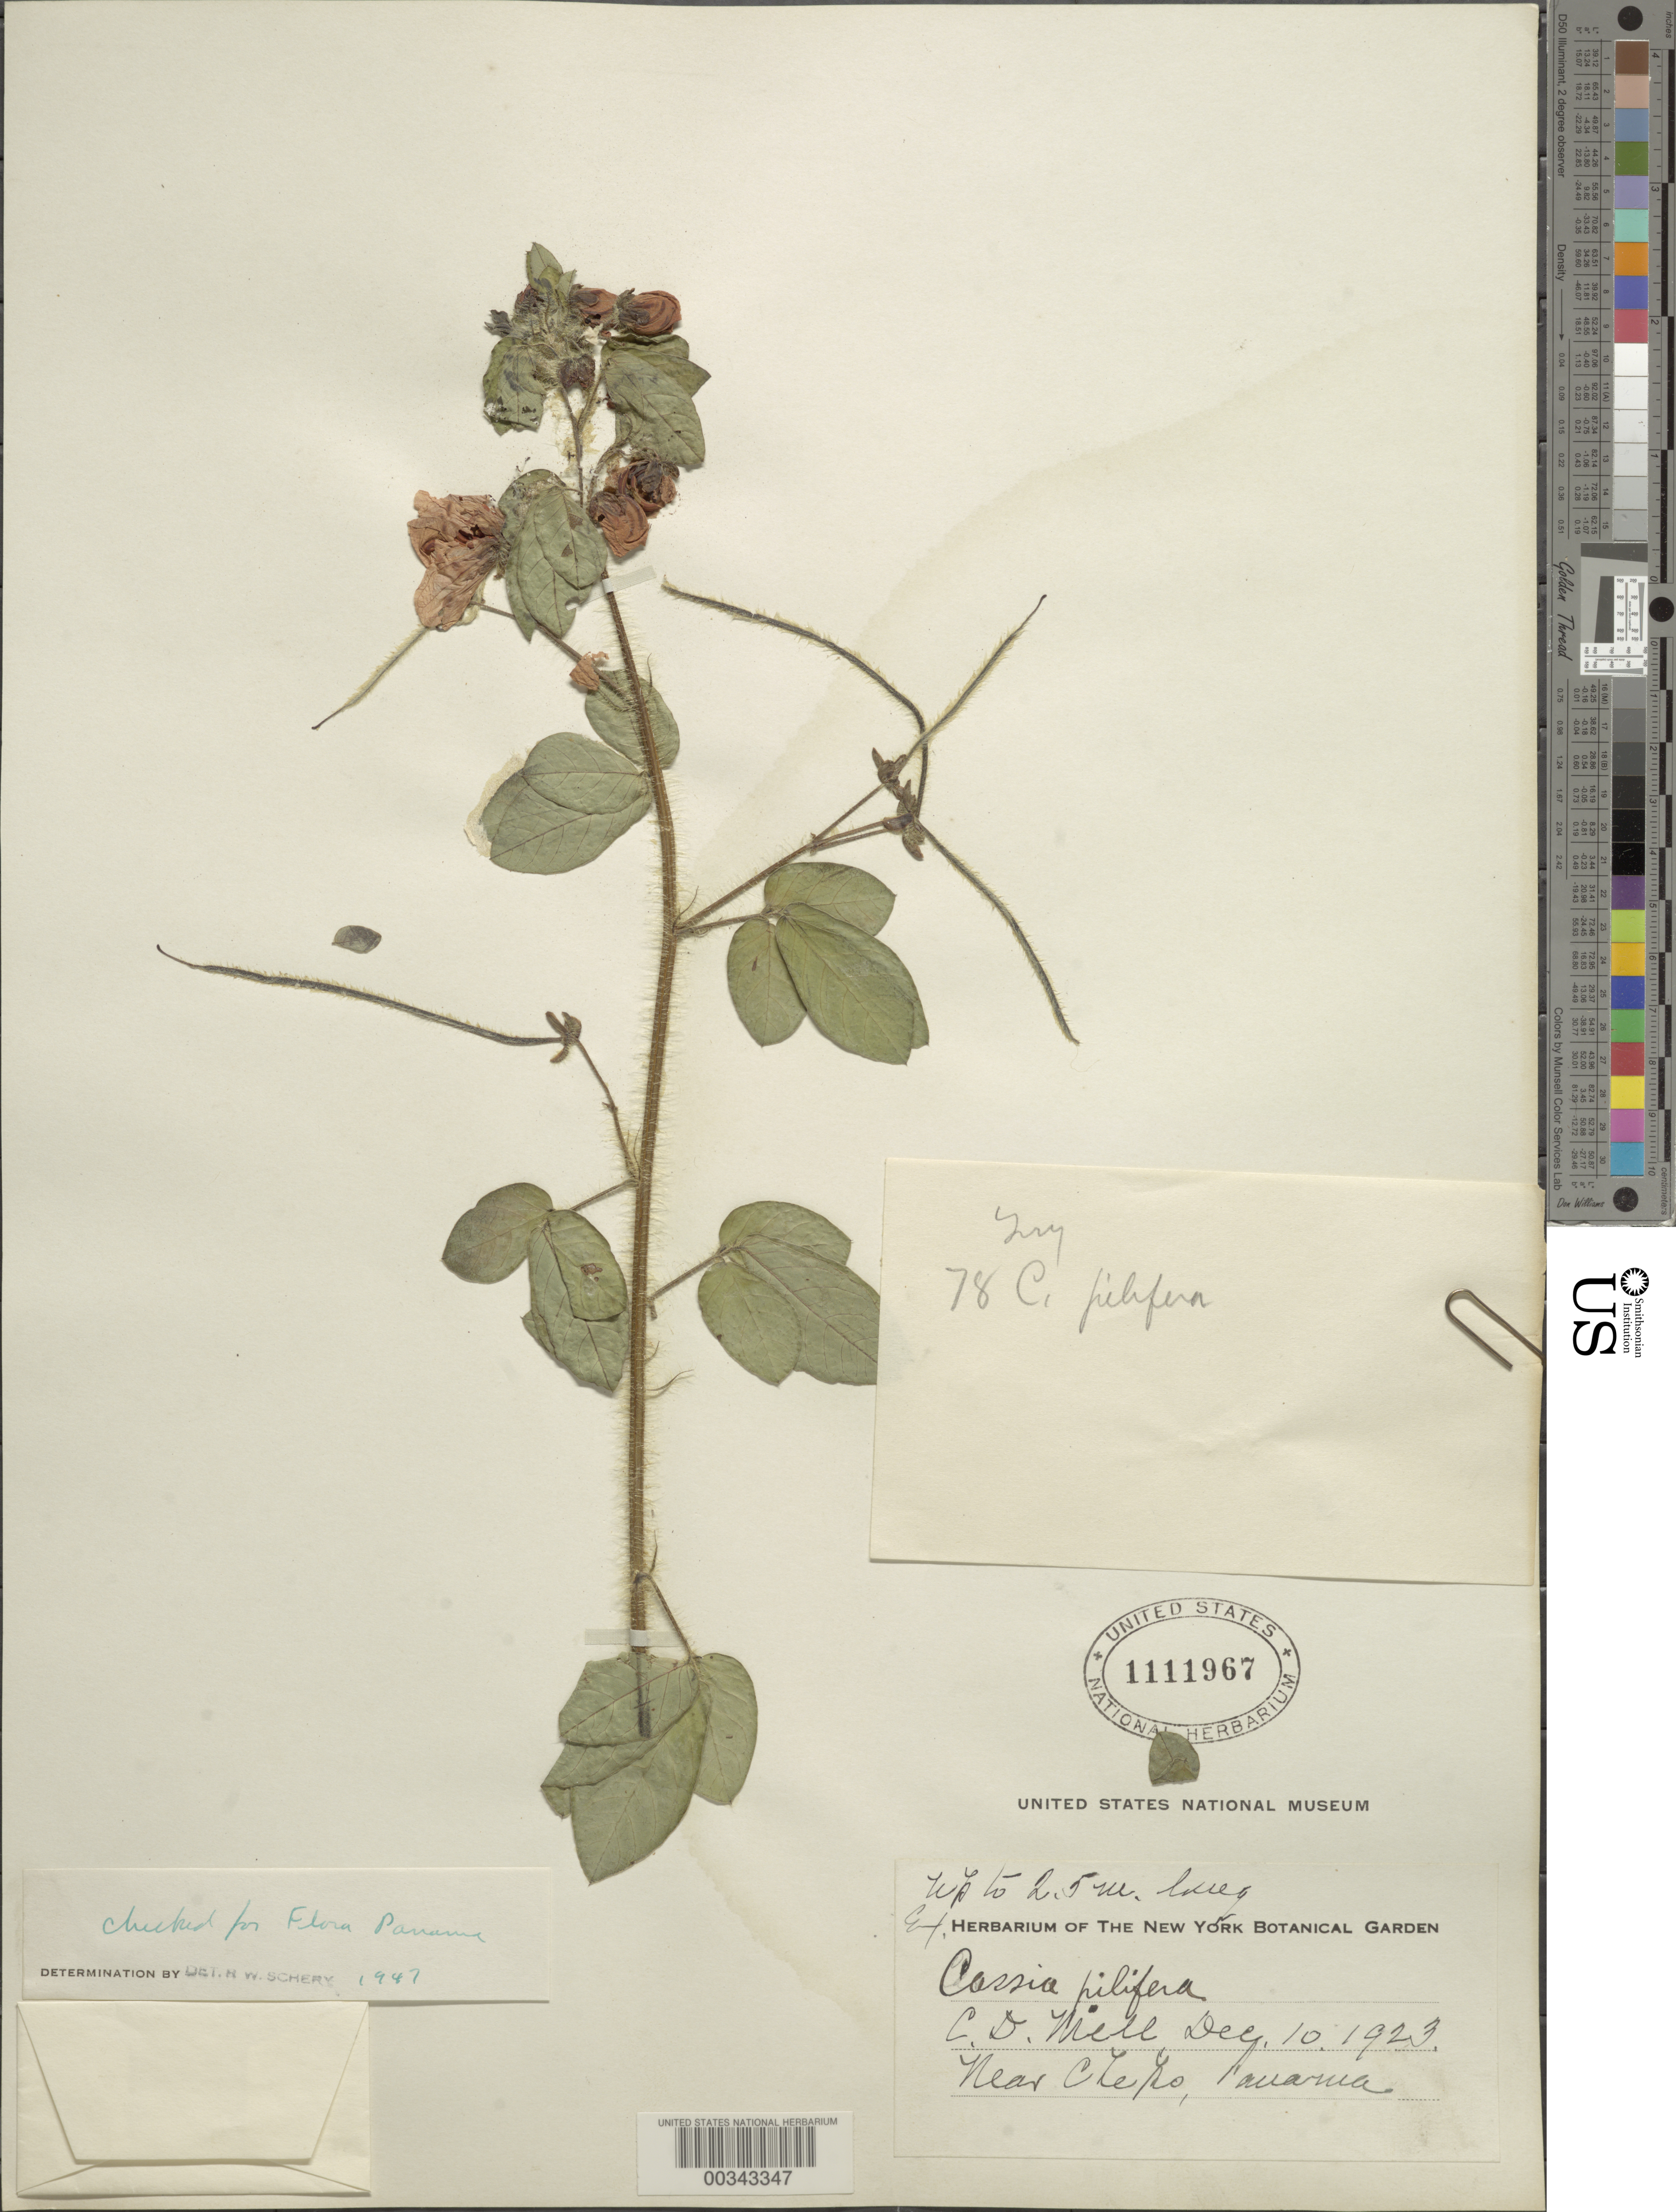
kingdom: Plantae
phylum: Tracheophyta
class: Magnoliopsida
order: Fabales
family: Fabaceae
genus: Senna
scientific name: Senna pilifera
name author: (Vogel) H.S. Irwin & Barneby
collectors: C. D. Mell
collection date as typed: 10 Dec 1923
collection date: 1923-12-10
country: Panama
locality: Near Chepo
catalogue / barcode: US 1111967